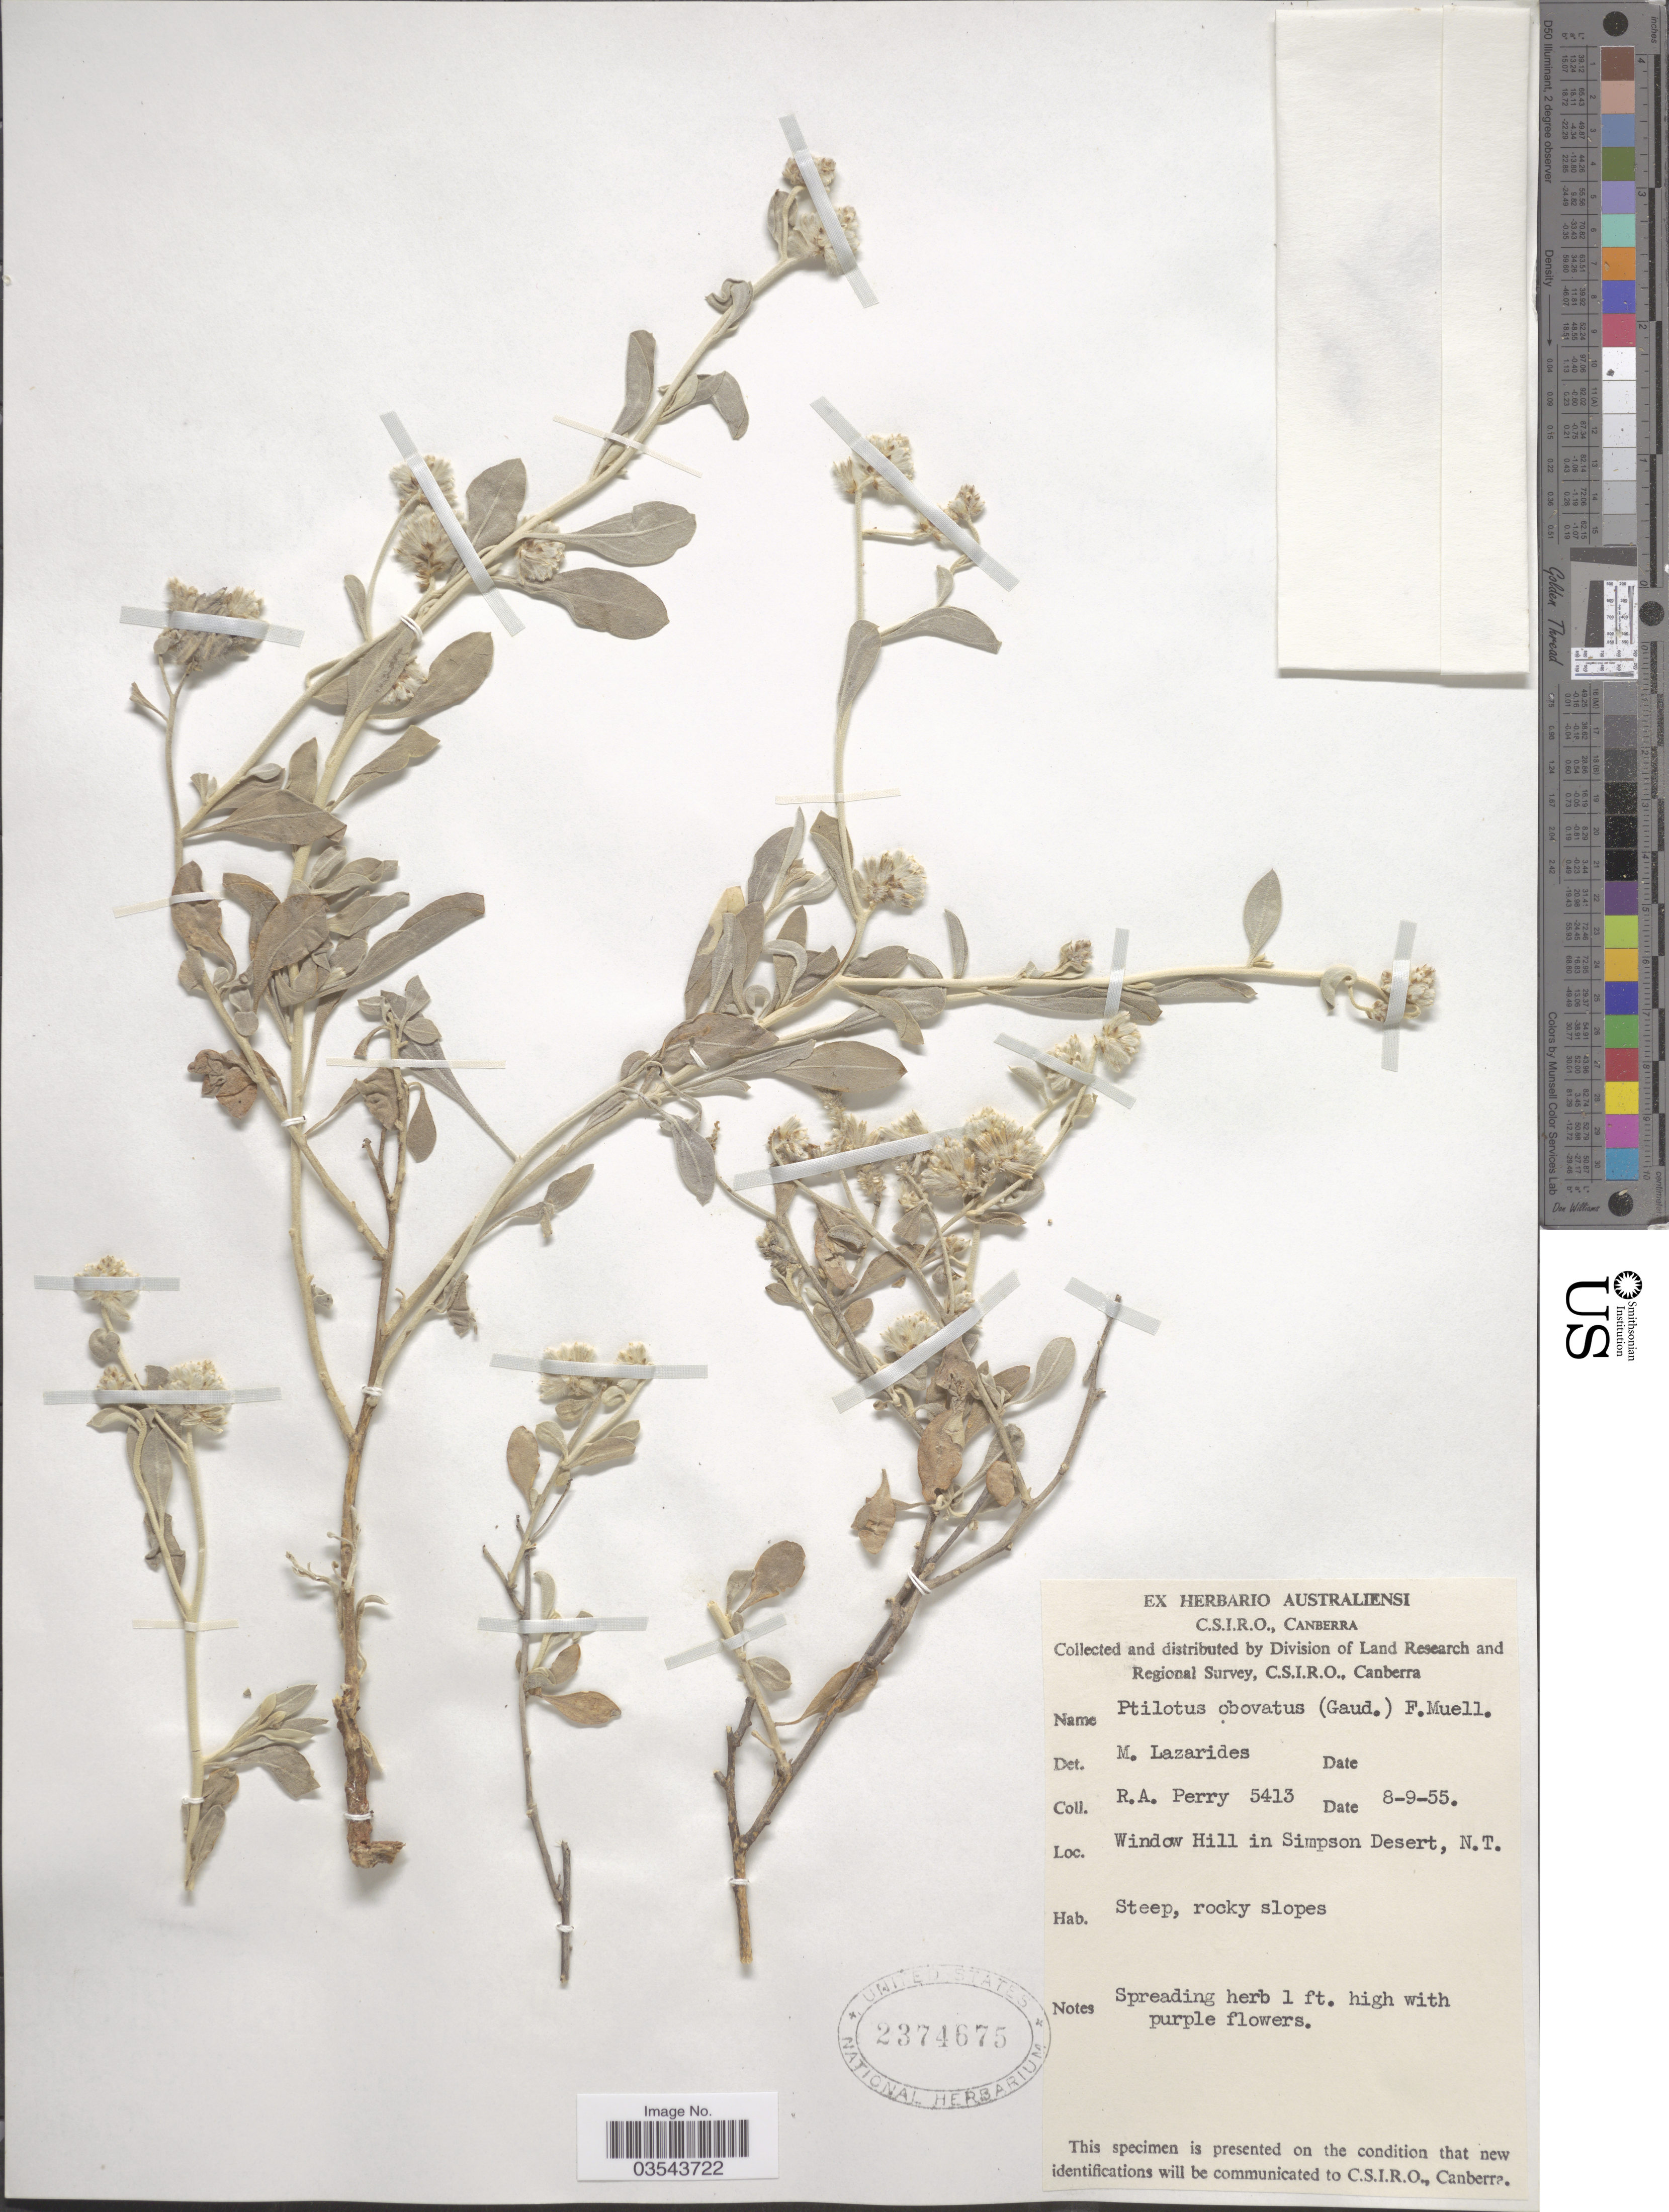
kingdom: Plantae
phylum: Tracheophyta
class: Magnoliopsida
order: Caryophyllales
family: Amaranthaceae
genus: Ptilotus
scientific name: Ptilotus obovatus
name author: (Gaudich.) F. Muell.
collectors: Perry, R. A.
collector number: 5413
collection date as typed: Transcribed d/m/y: 8/9/55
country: Australia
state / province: Northern Territory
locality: Window Hill in Simpson Desert, N.T.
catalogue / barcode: US 2374675